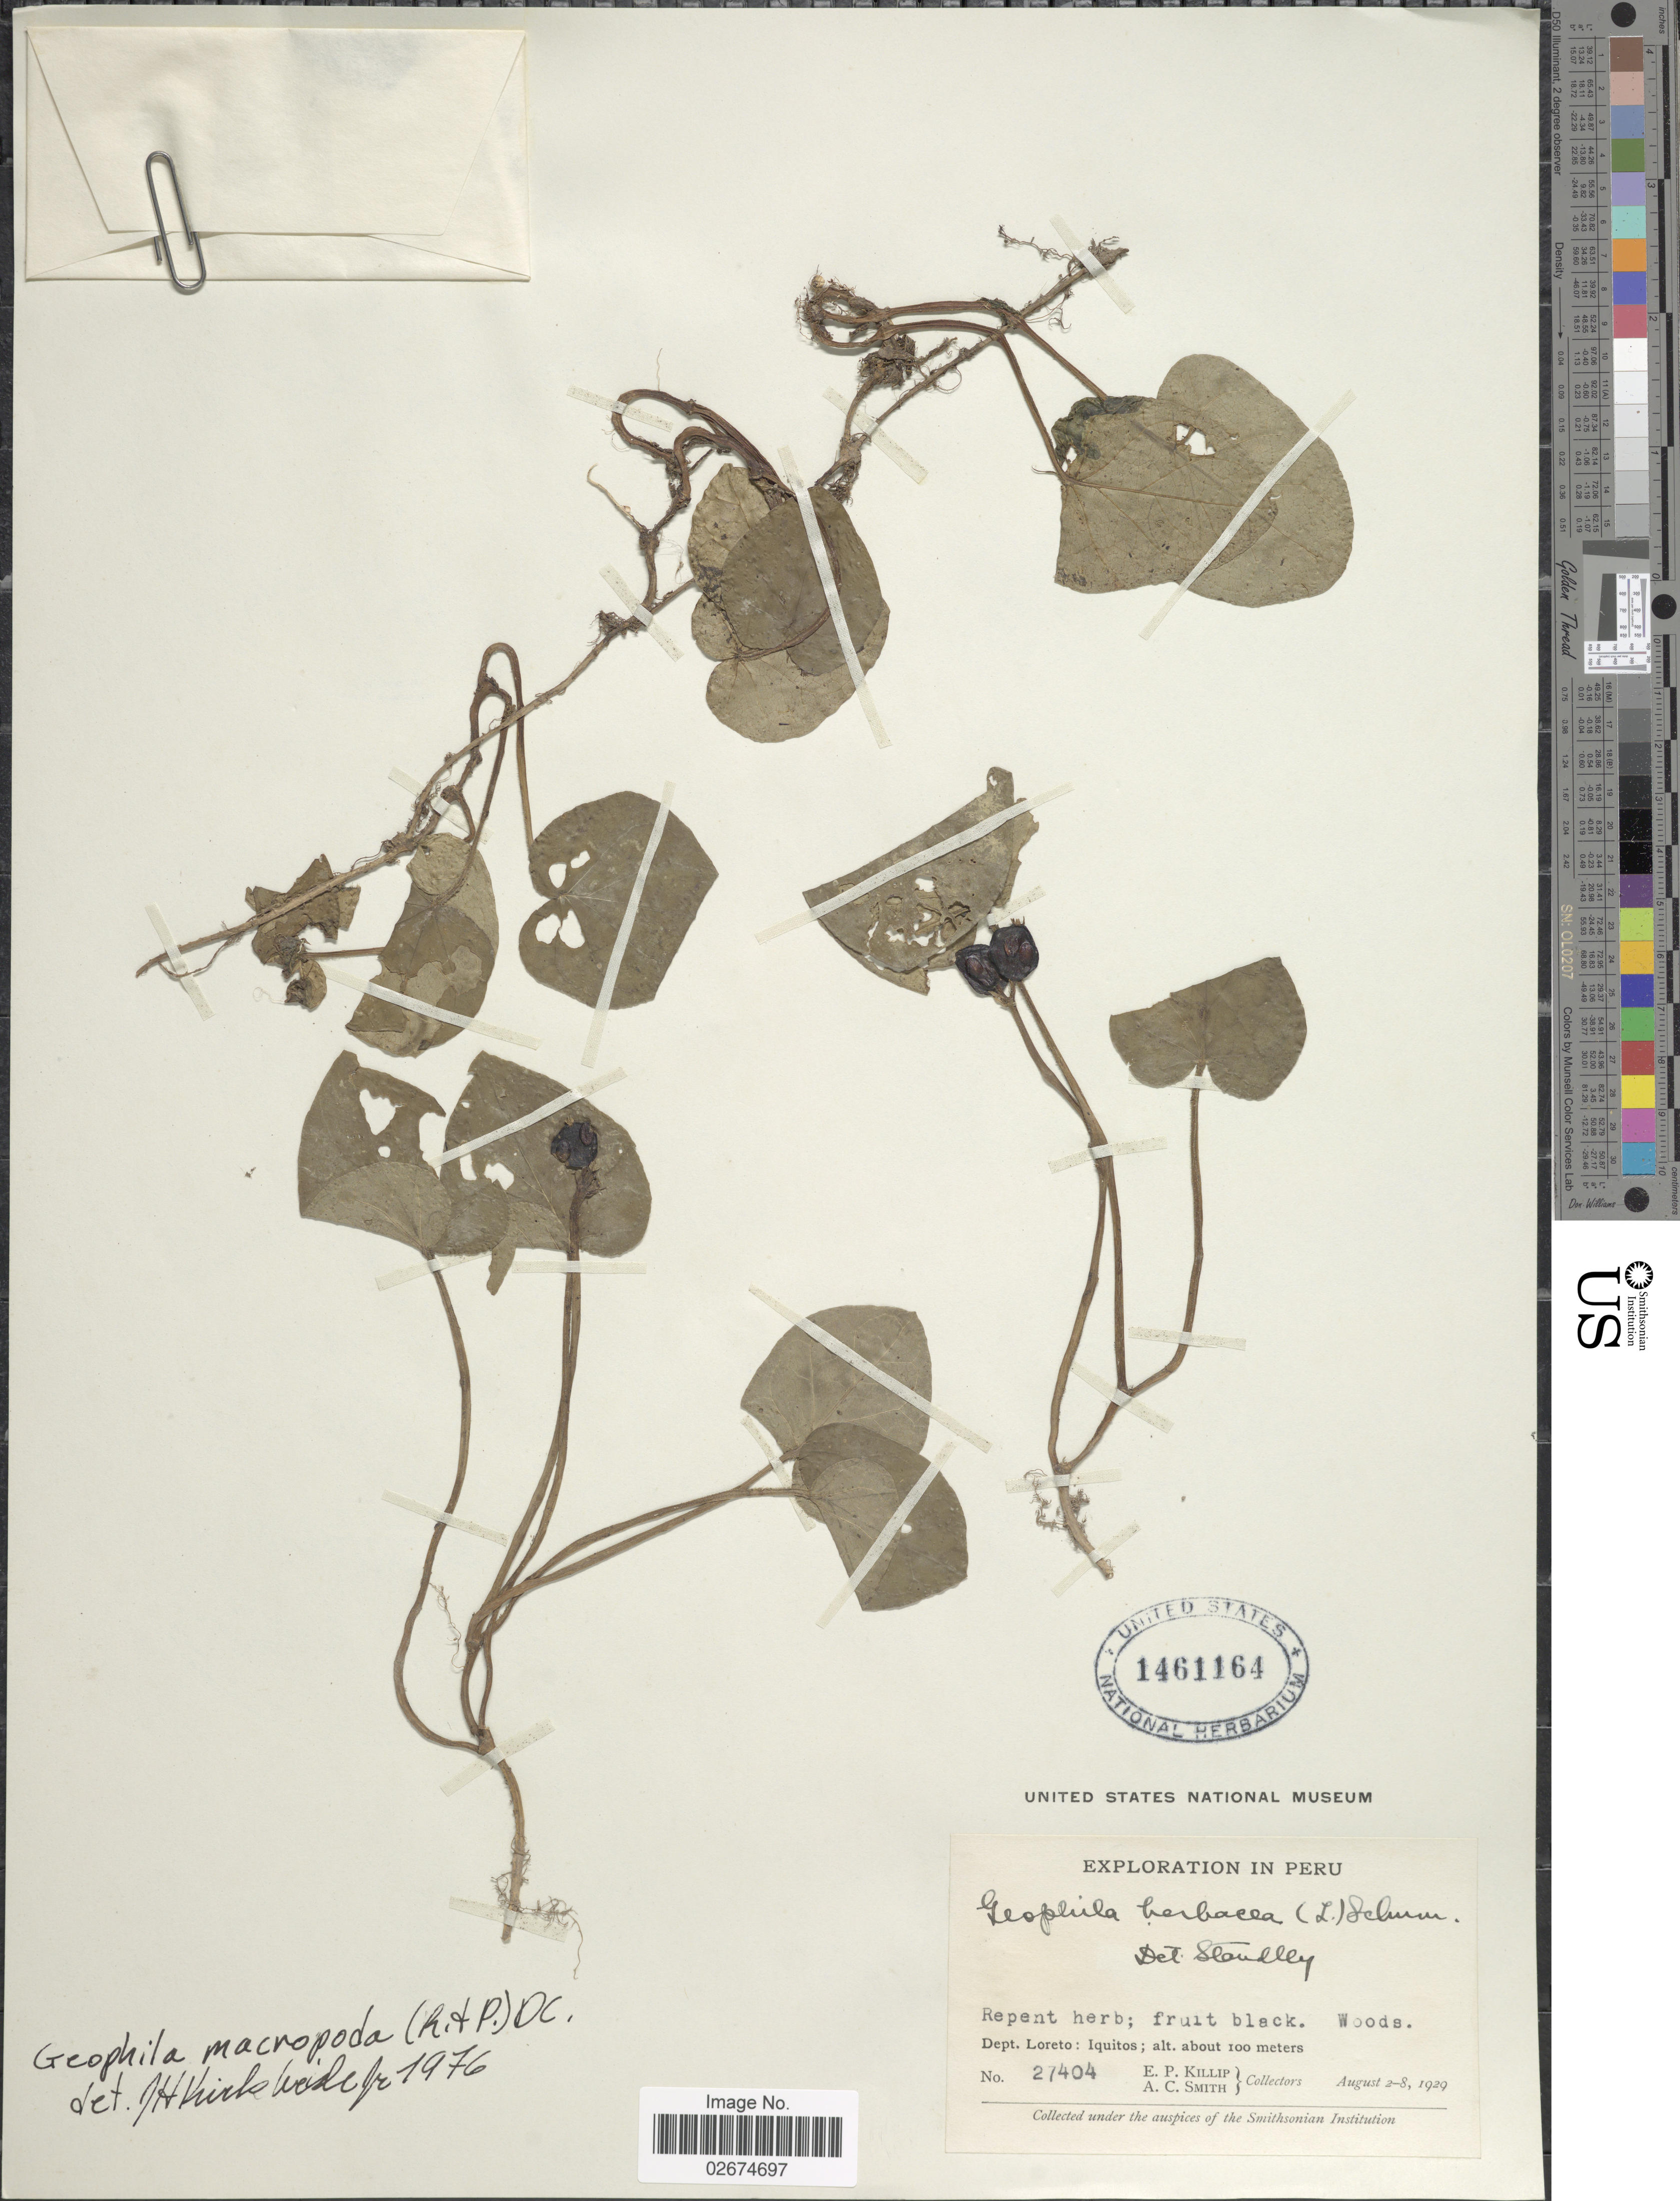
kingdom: Plantae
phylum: Tracheophyta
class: Magnoliopsida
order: Gentianales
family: Rubiaceae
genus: Geophila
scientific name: Geophila macropoda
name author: (Ruiz & Pav.) DC.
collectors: E. P. Killip & A. C. Smith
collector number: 27404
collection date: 1929-08-02/1929-08-08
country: Peru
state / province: Loreto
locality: Dept. Loreto: Iquitos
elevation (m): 100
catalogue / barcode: US 1461164